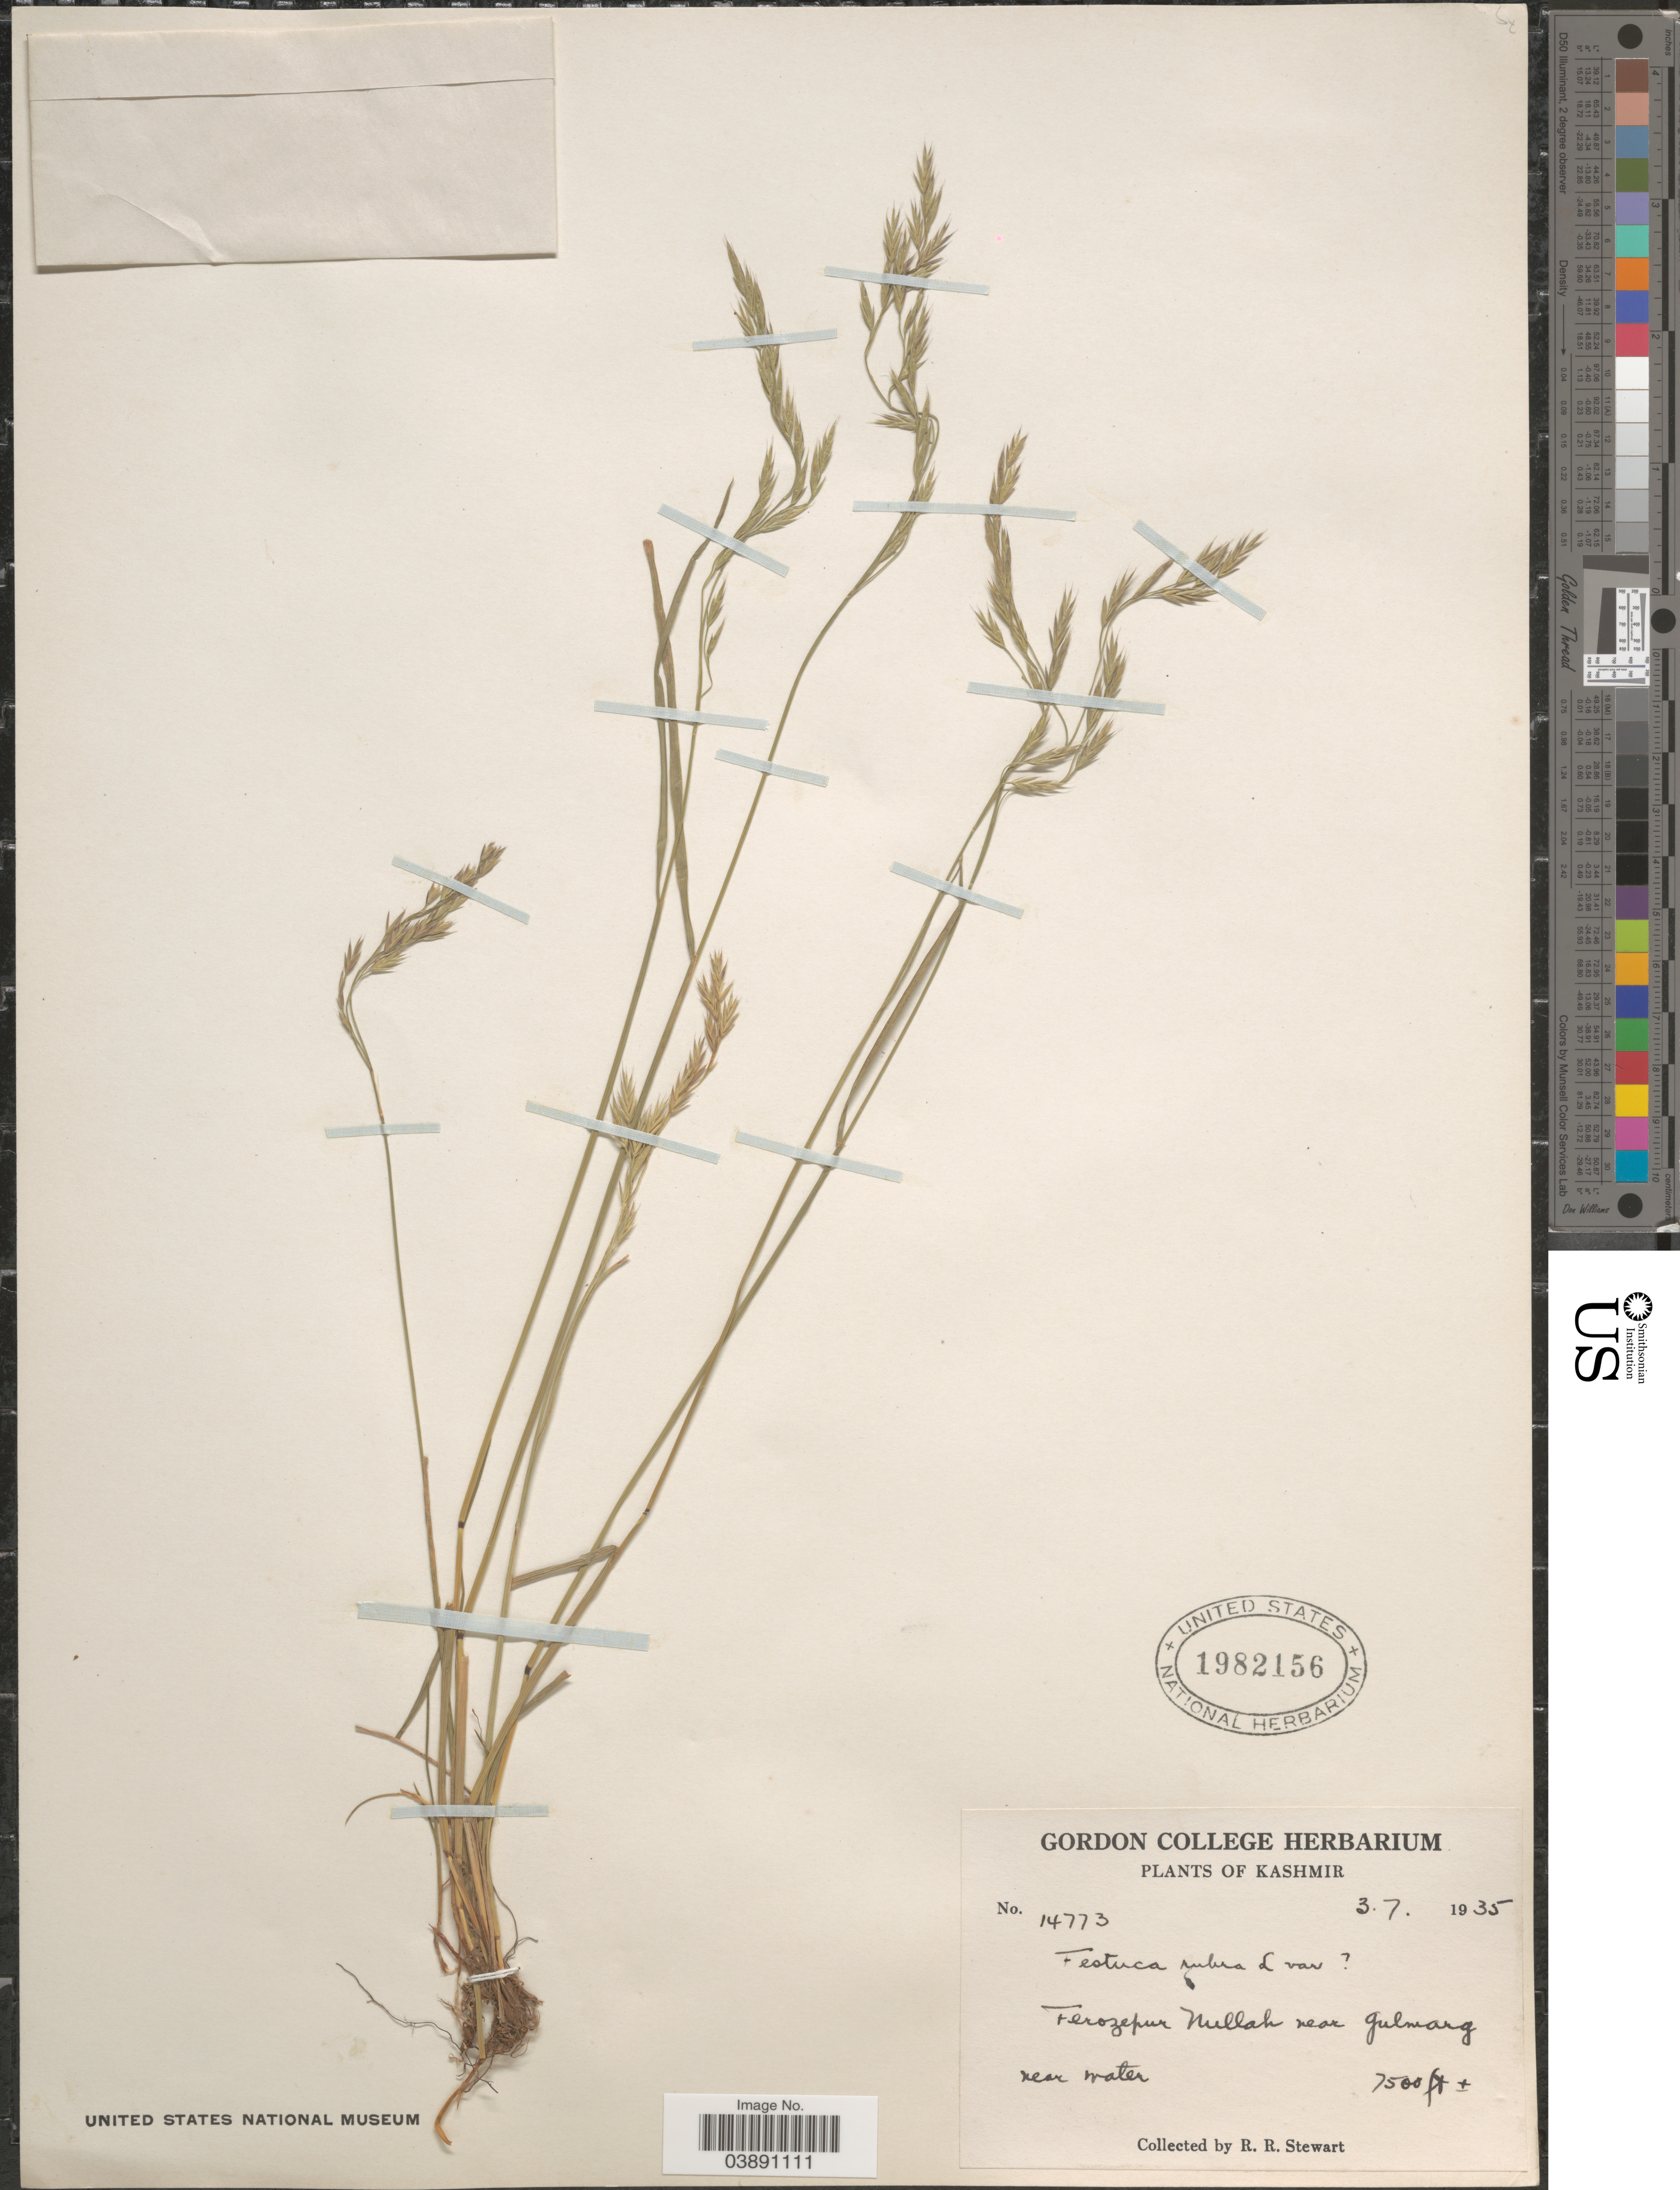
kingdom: Plantae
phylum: Tracheophyta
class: Liliopsida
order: Poales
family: Poaceae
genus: Festuca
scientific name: Festuca rubra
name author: L.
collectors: R. Stewart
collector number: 14773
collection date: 1935-07-03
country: India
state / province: Jammu and Kashmir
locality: Kashmir. Ferozepur Nullah near Gulmarg.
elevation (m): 2286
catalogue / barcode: US 1982156